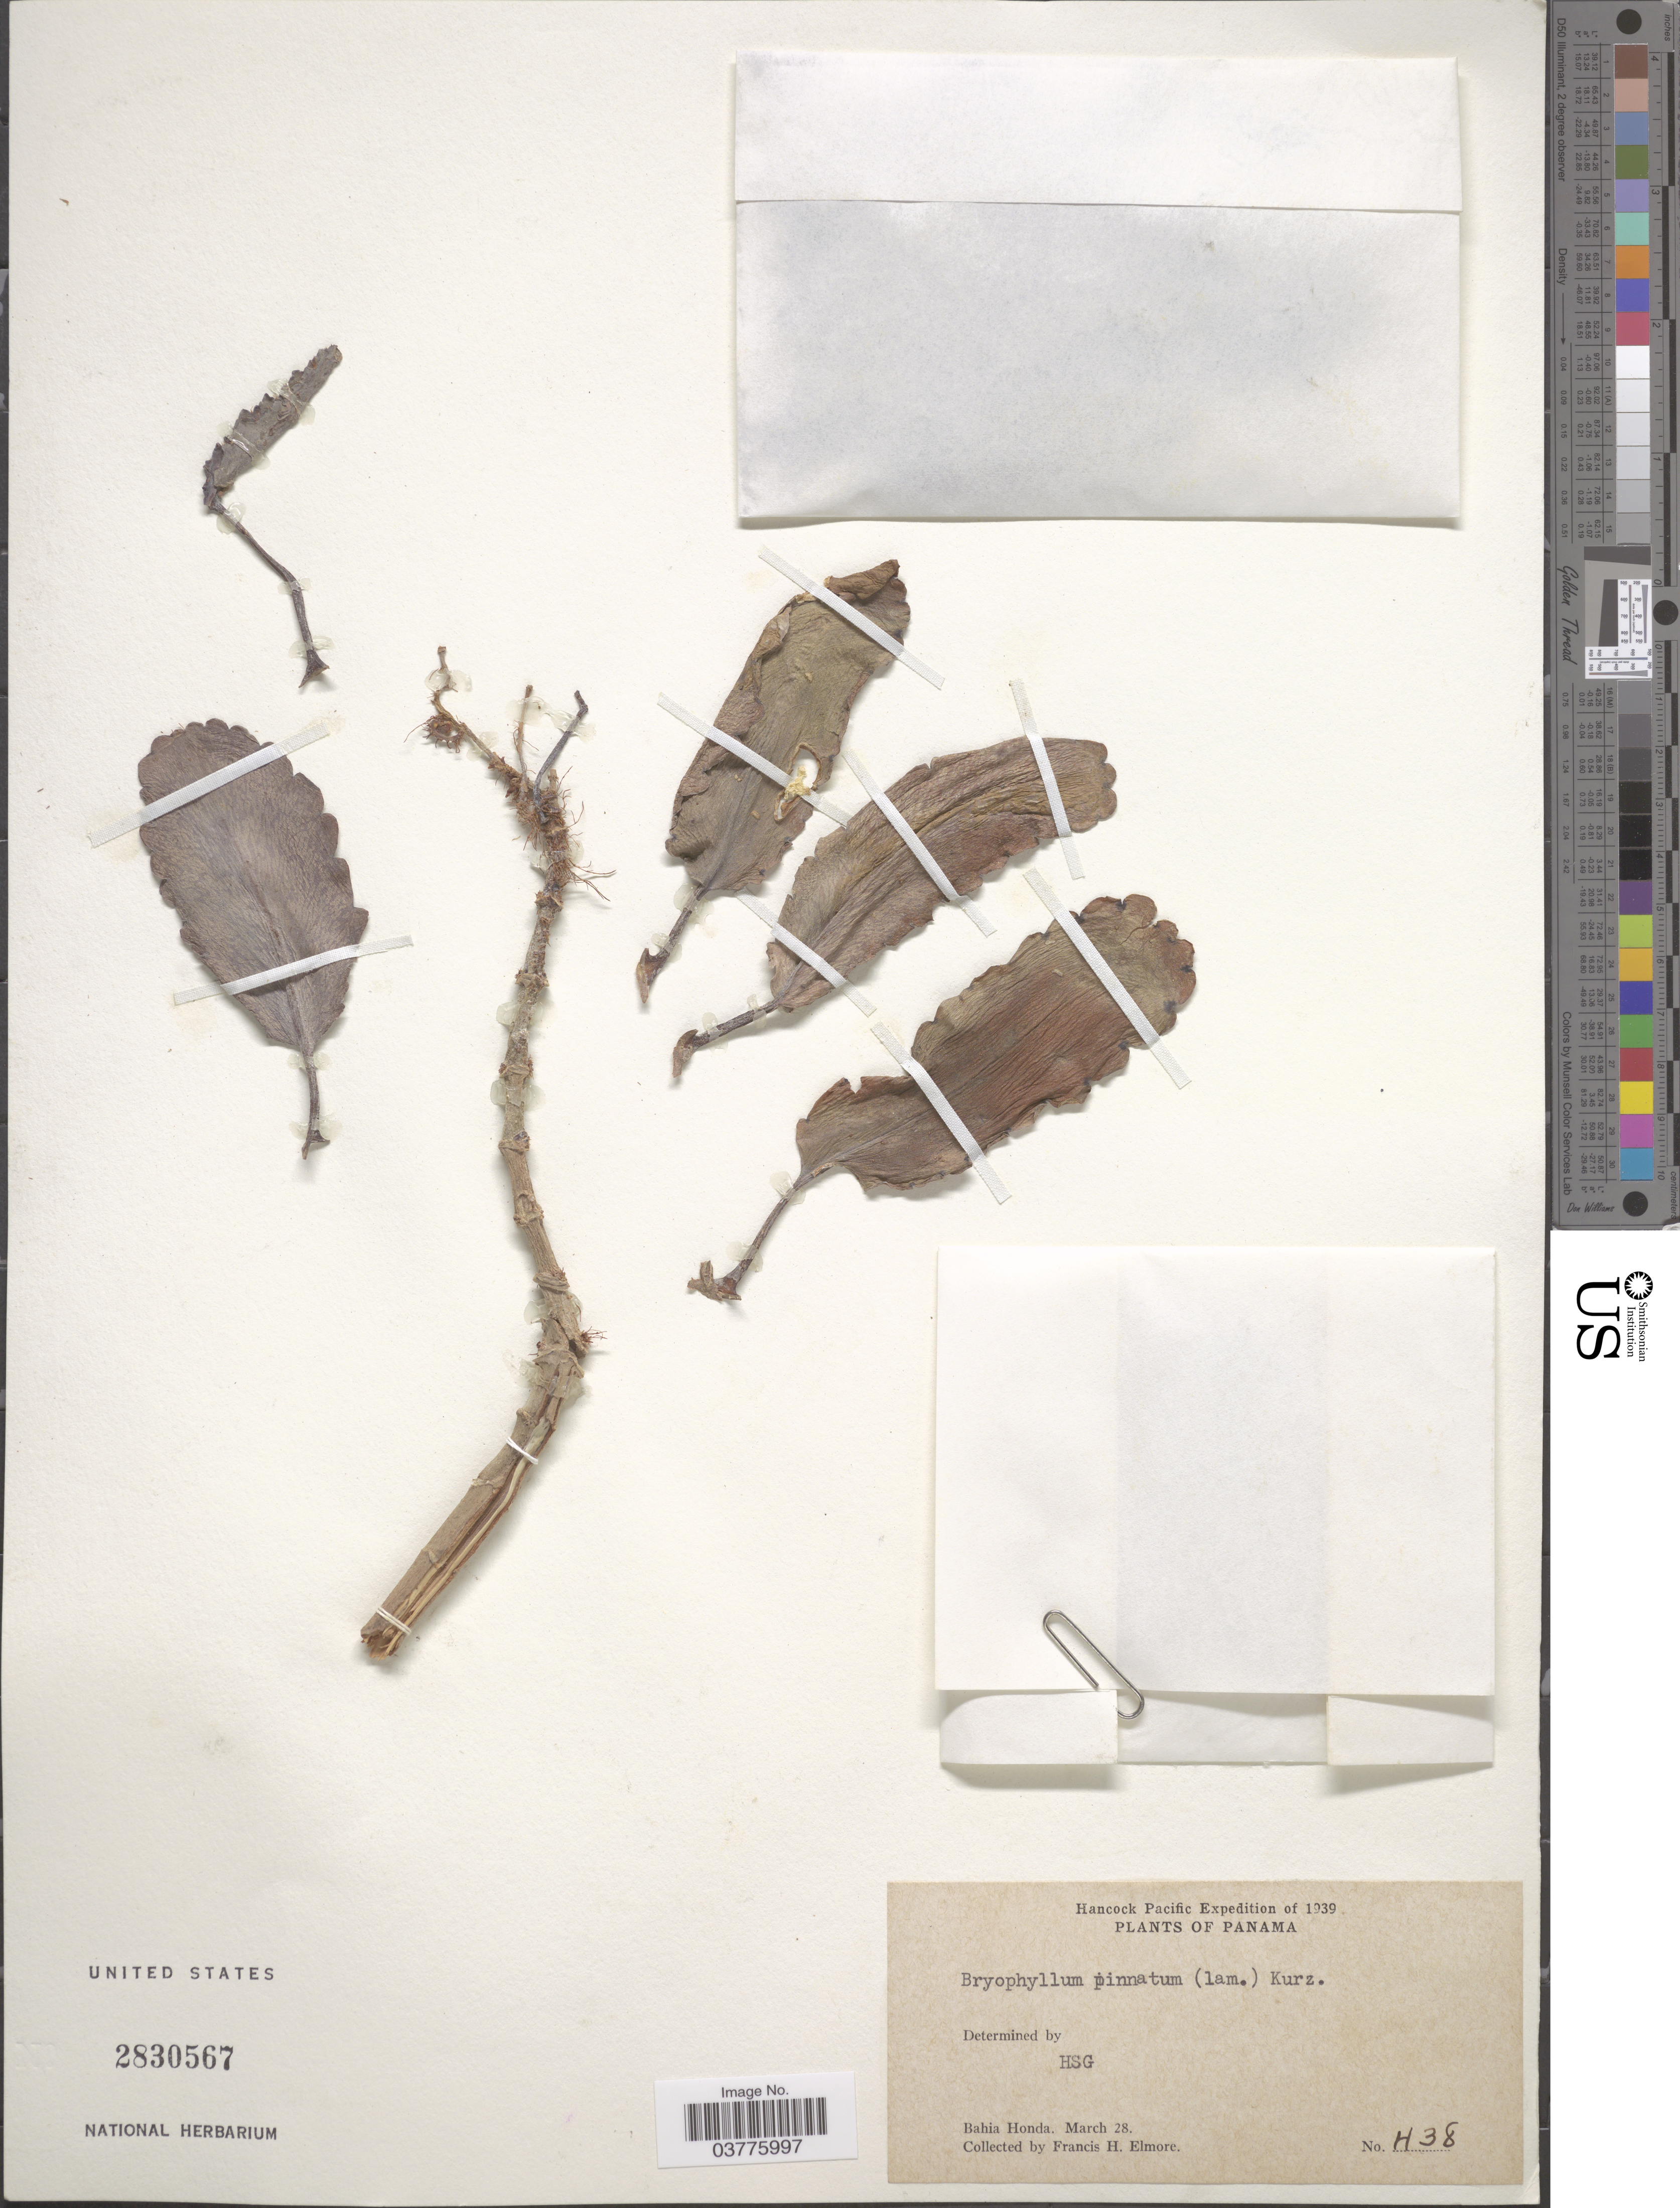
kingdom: Plantae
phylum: Tracheophyta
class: Magnoliopsida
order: Saxifragales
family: Crassulaceae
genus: Kalanchoe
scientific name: Kalanchoe pinnata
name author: (Lam.) Pers.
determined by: Strong, Mark T., (BOT), Smithsonian Institution - National Museum of Natural History (UNITED STATES)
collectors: F. H. Elmore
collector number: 438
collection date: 1939-03-28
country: Panama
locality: Bahia Honda.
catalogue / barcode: US 2830567